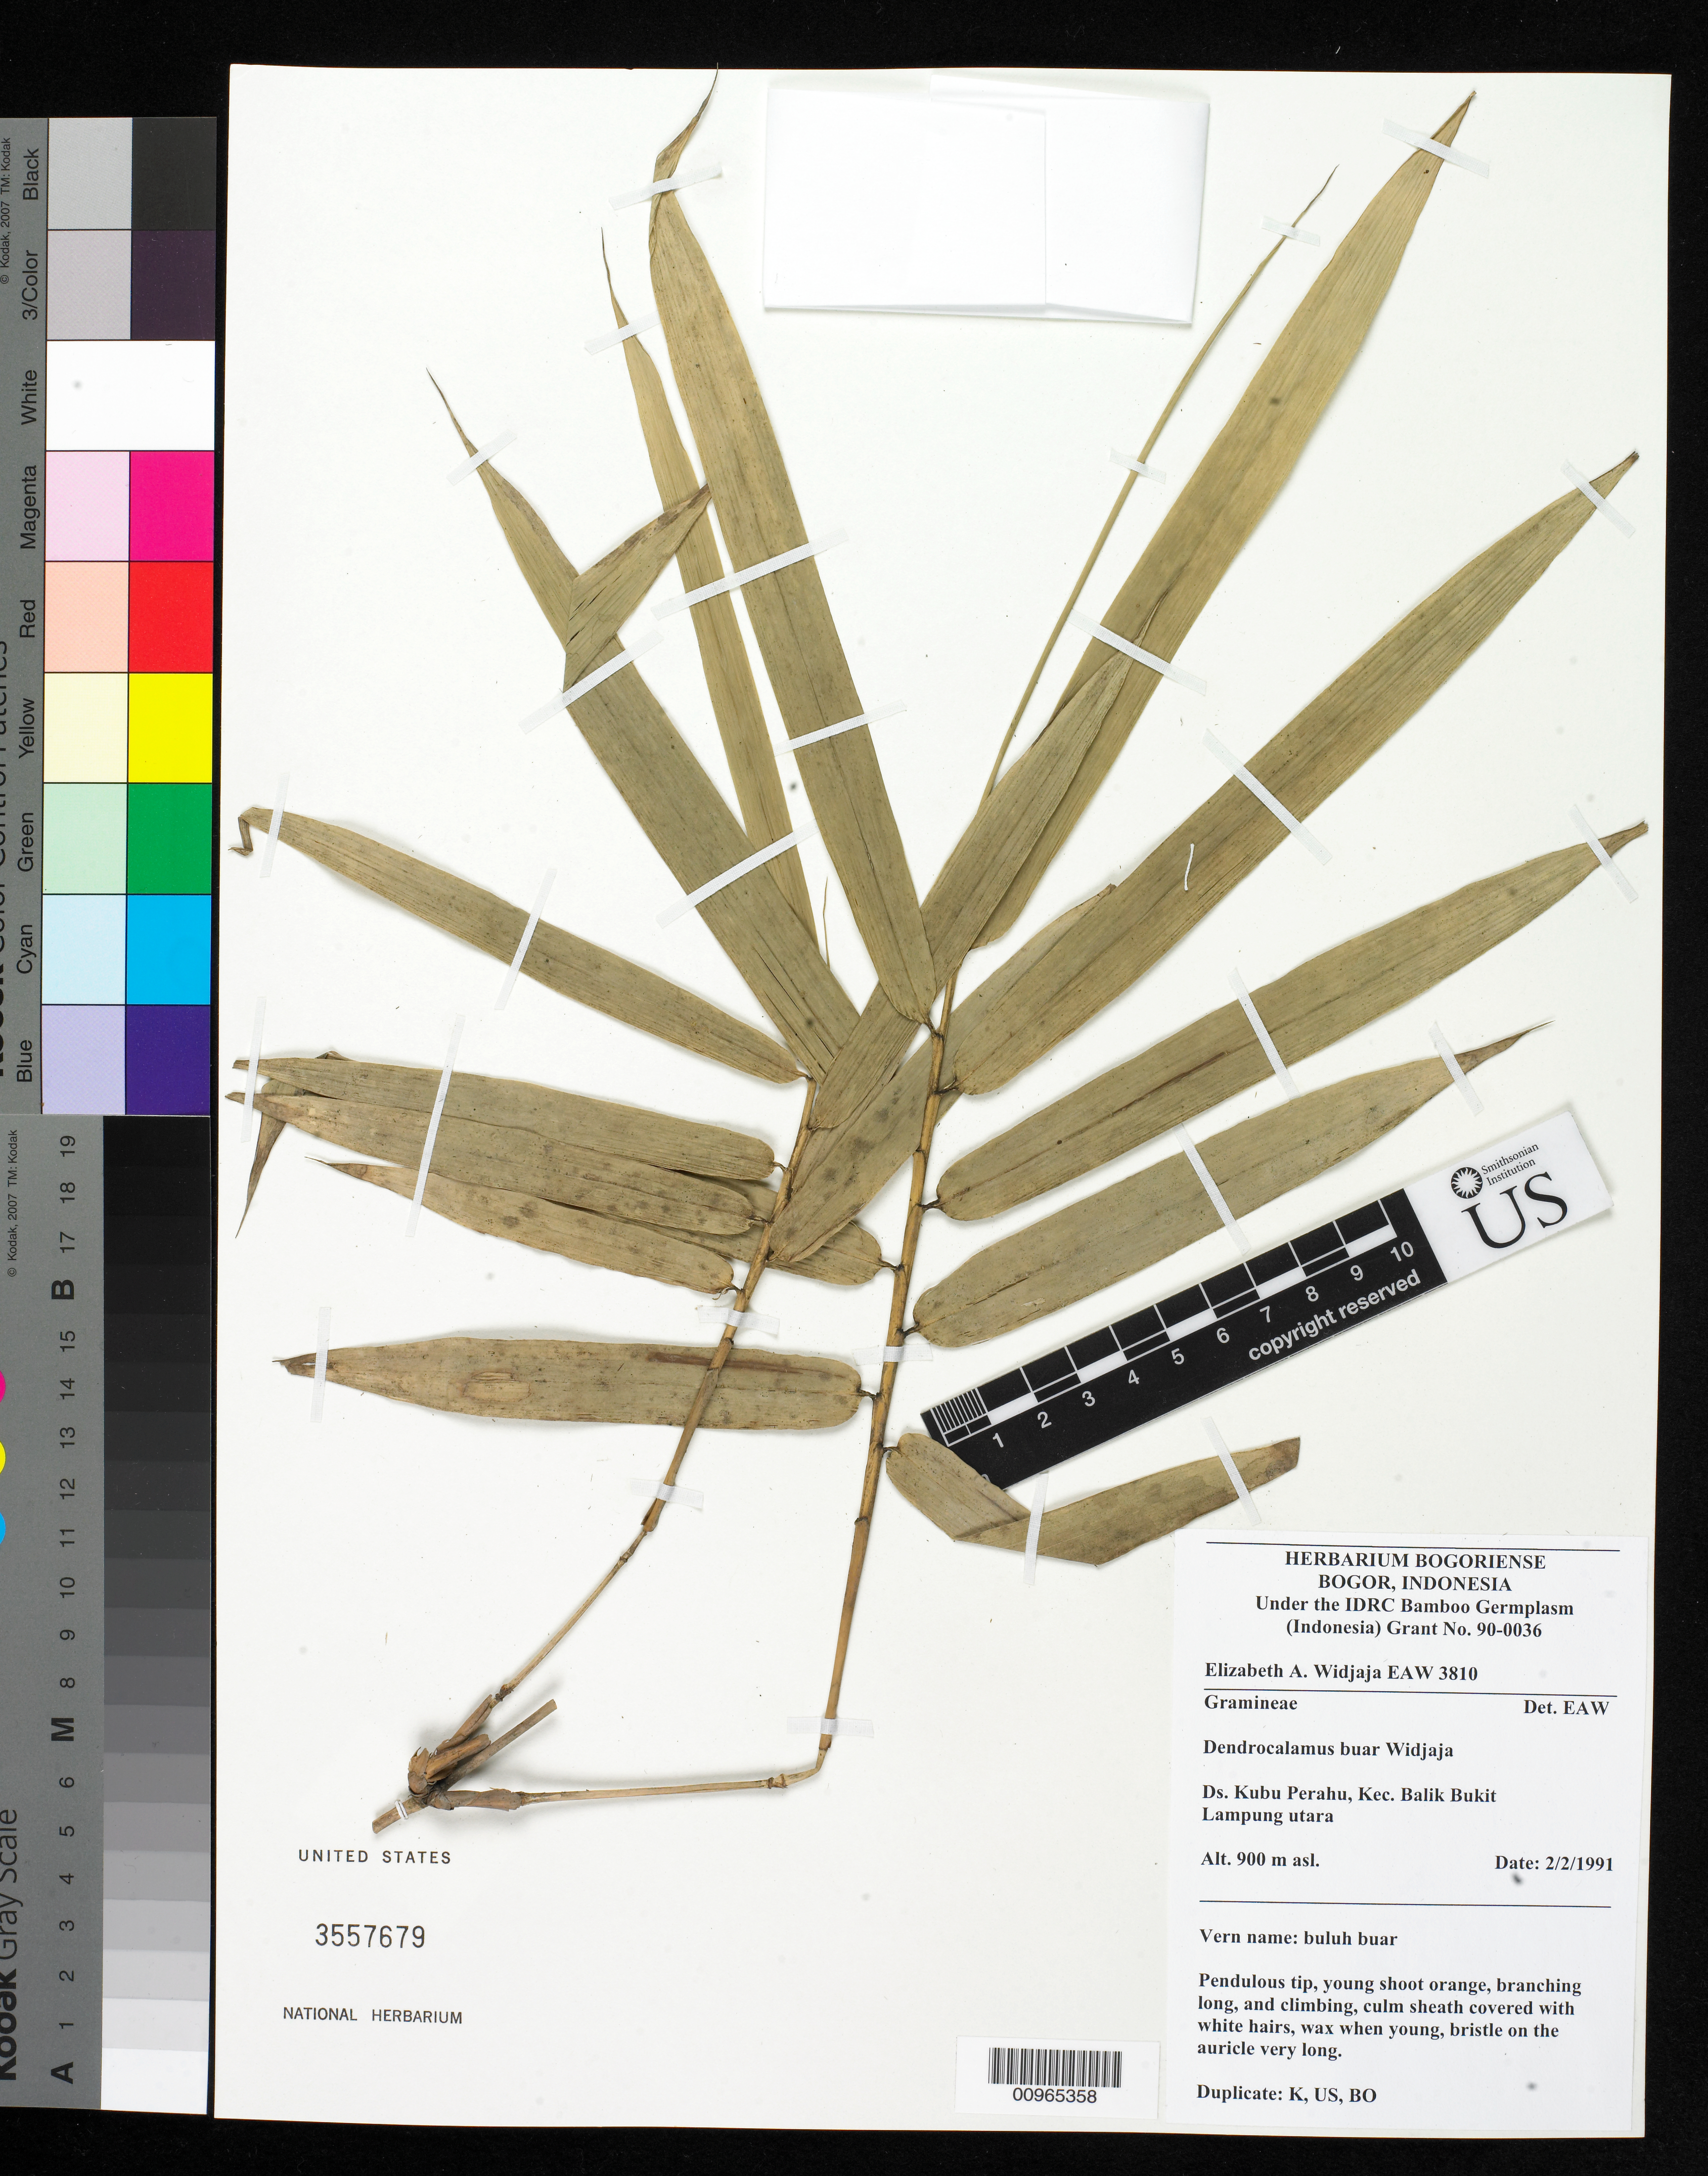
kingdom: Plantae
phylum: Tracheophyta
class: Liliopsida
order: Poales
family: Poaceae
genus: Dendrocalamus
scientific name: Dendrocalamus buar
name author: Widjaja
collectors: E. A. Widjaja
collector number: EAW 3810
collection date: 1991-02-02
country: Indonesia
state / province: Sumatra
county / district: Lampung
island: Sumatra I.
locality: Ds. Kubu Perahu, Kec. Balik Bukit, Lampung Utara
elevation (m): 900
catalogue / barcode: US 3557679